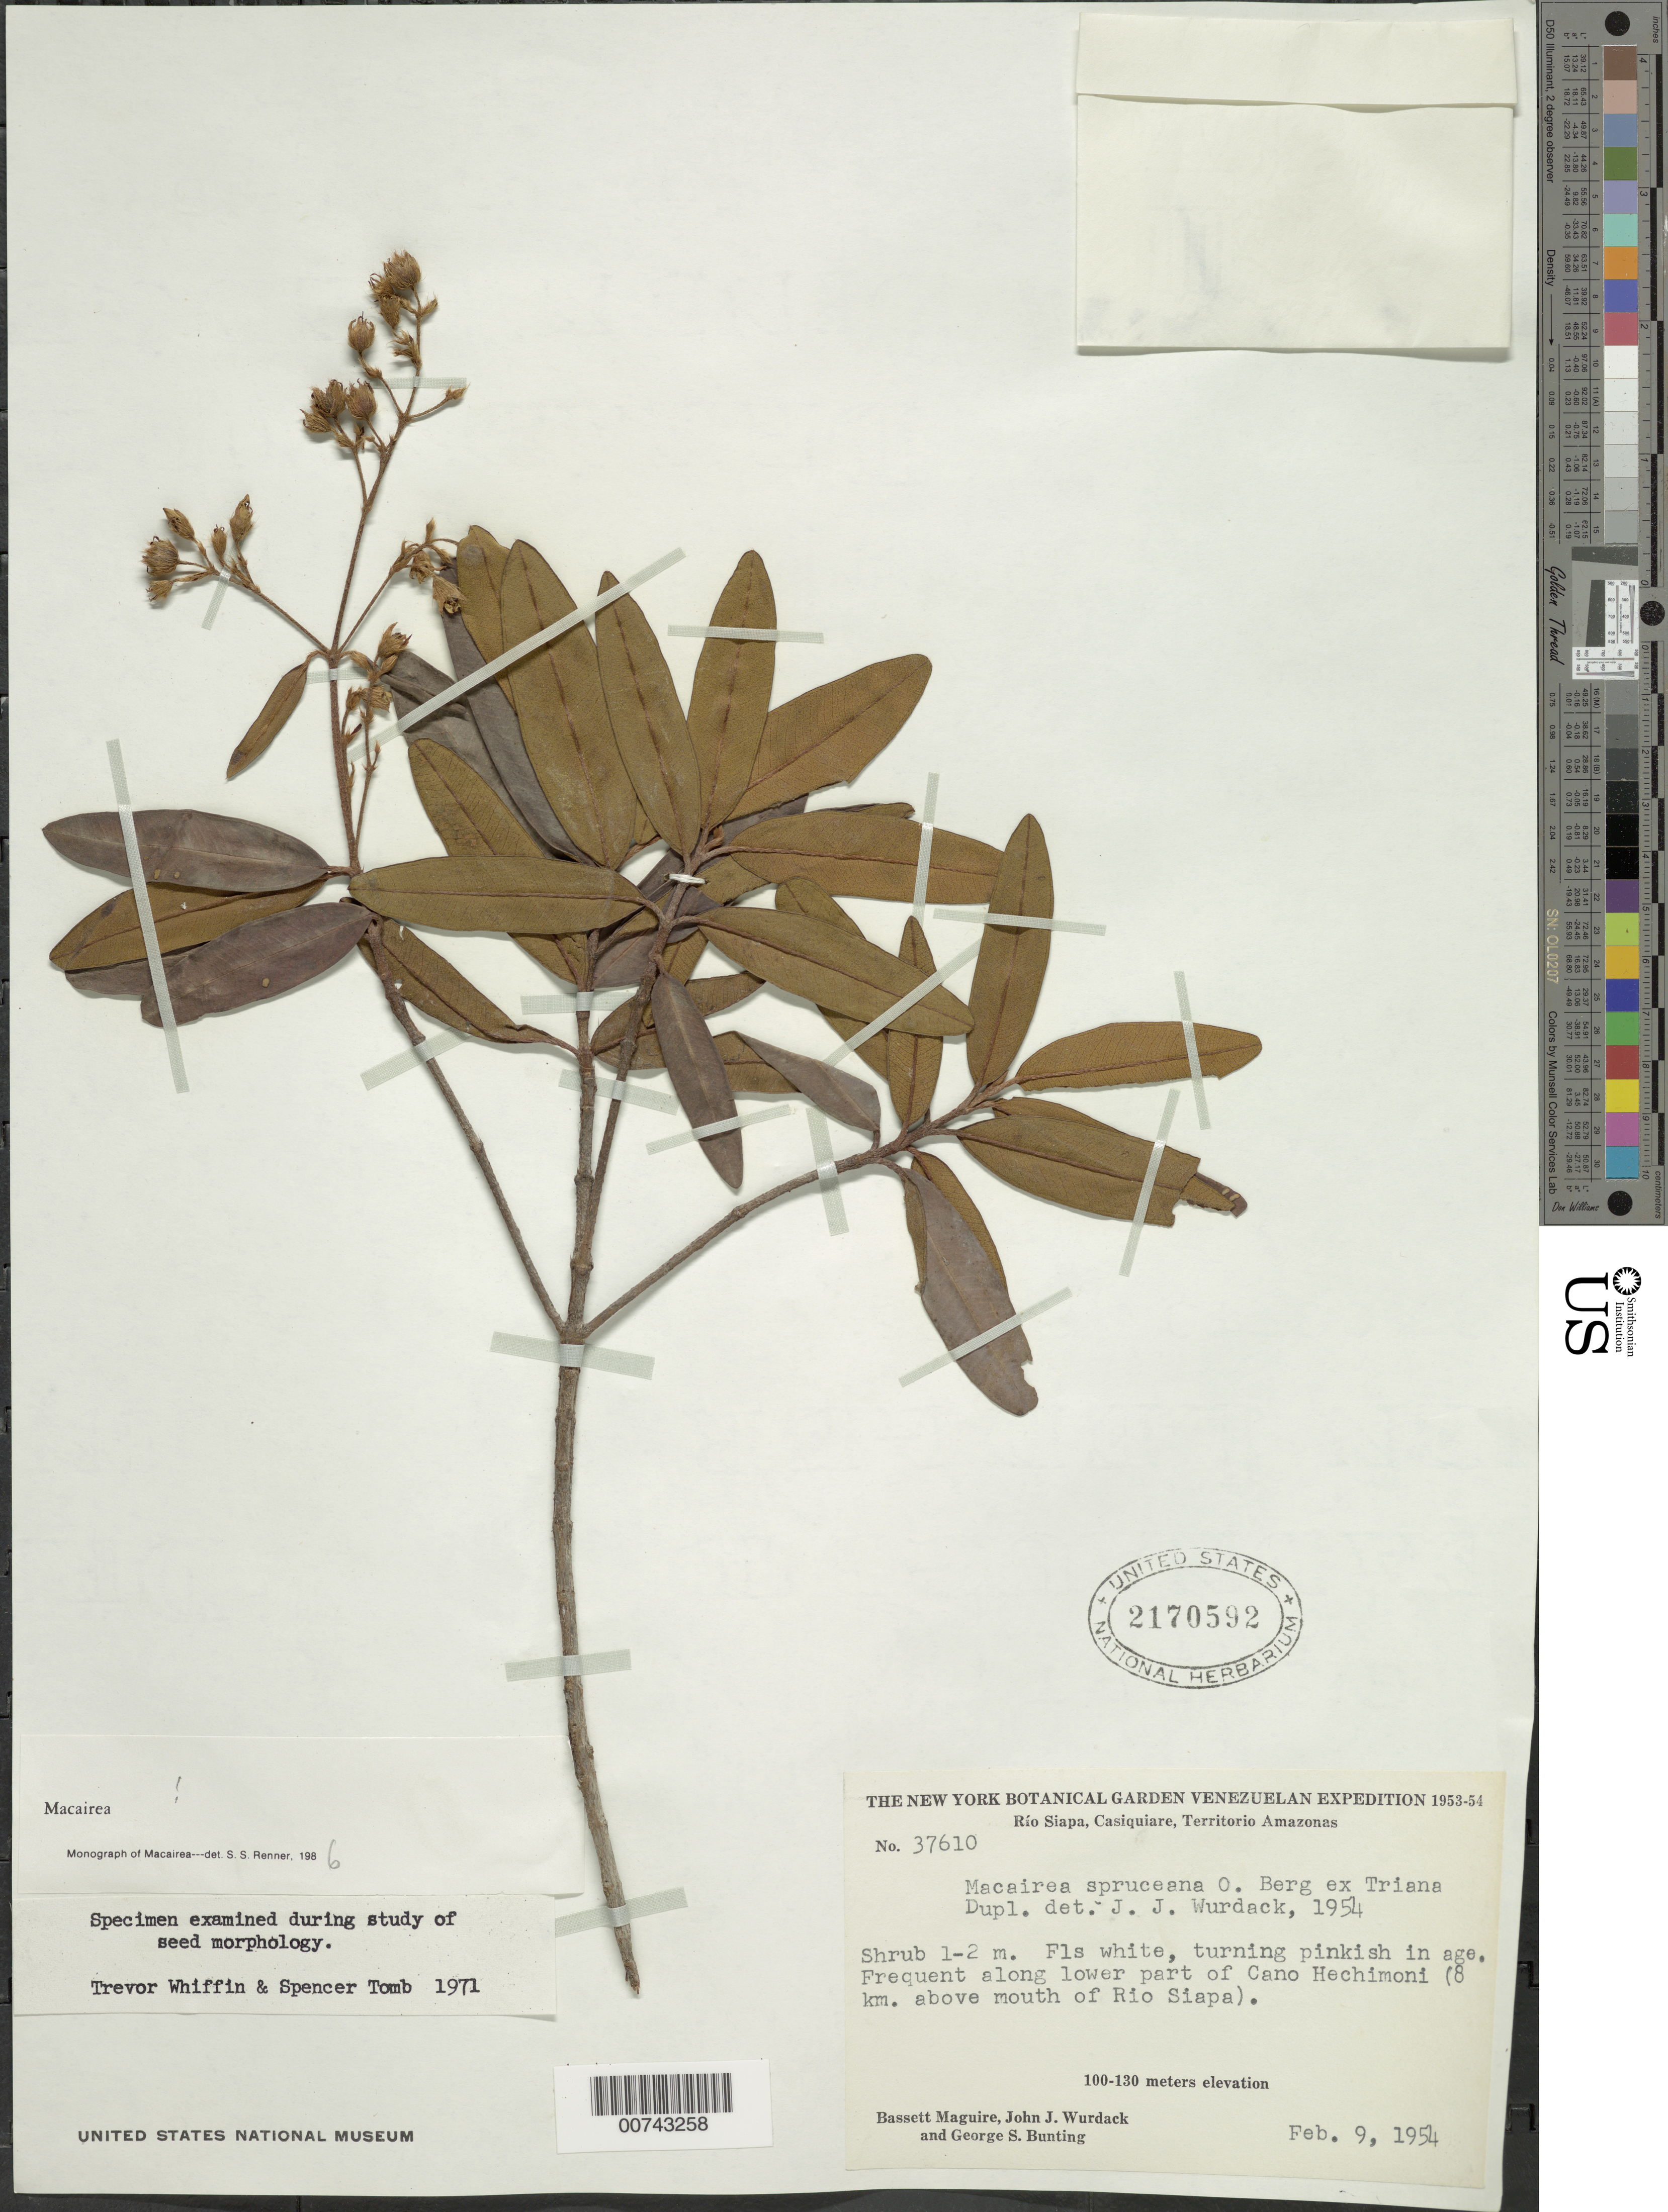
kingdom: Plantae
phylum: Tracheophyta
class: Magnoliopsida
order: Myrtales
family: Melastomataceae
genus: Macairea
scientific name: Macairea spruceana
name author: O. Berg ex Triana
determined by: Wurdack, John J., (US), US (UNITED STATES)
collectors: B. Maguire, J. J. Wurdack & G. S. Bunting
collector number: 37610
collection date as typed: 9-Feb-54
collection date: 1954-02-09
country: Venezuela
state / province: Amazonas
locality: Sabana Hechimoni, Caño Hechimoni, 8 km above mouth of Río Siapa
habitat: Lower part of Caño Hechimoni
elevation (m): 100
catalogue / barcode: US 2170592